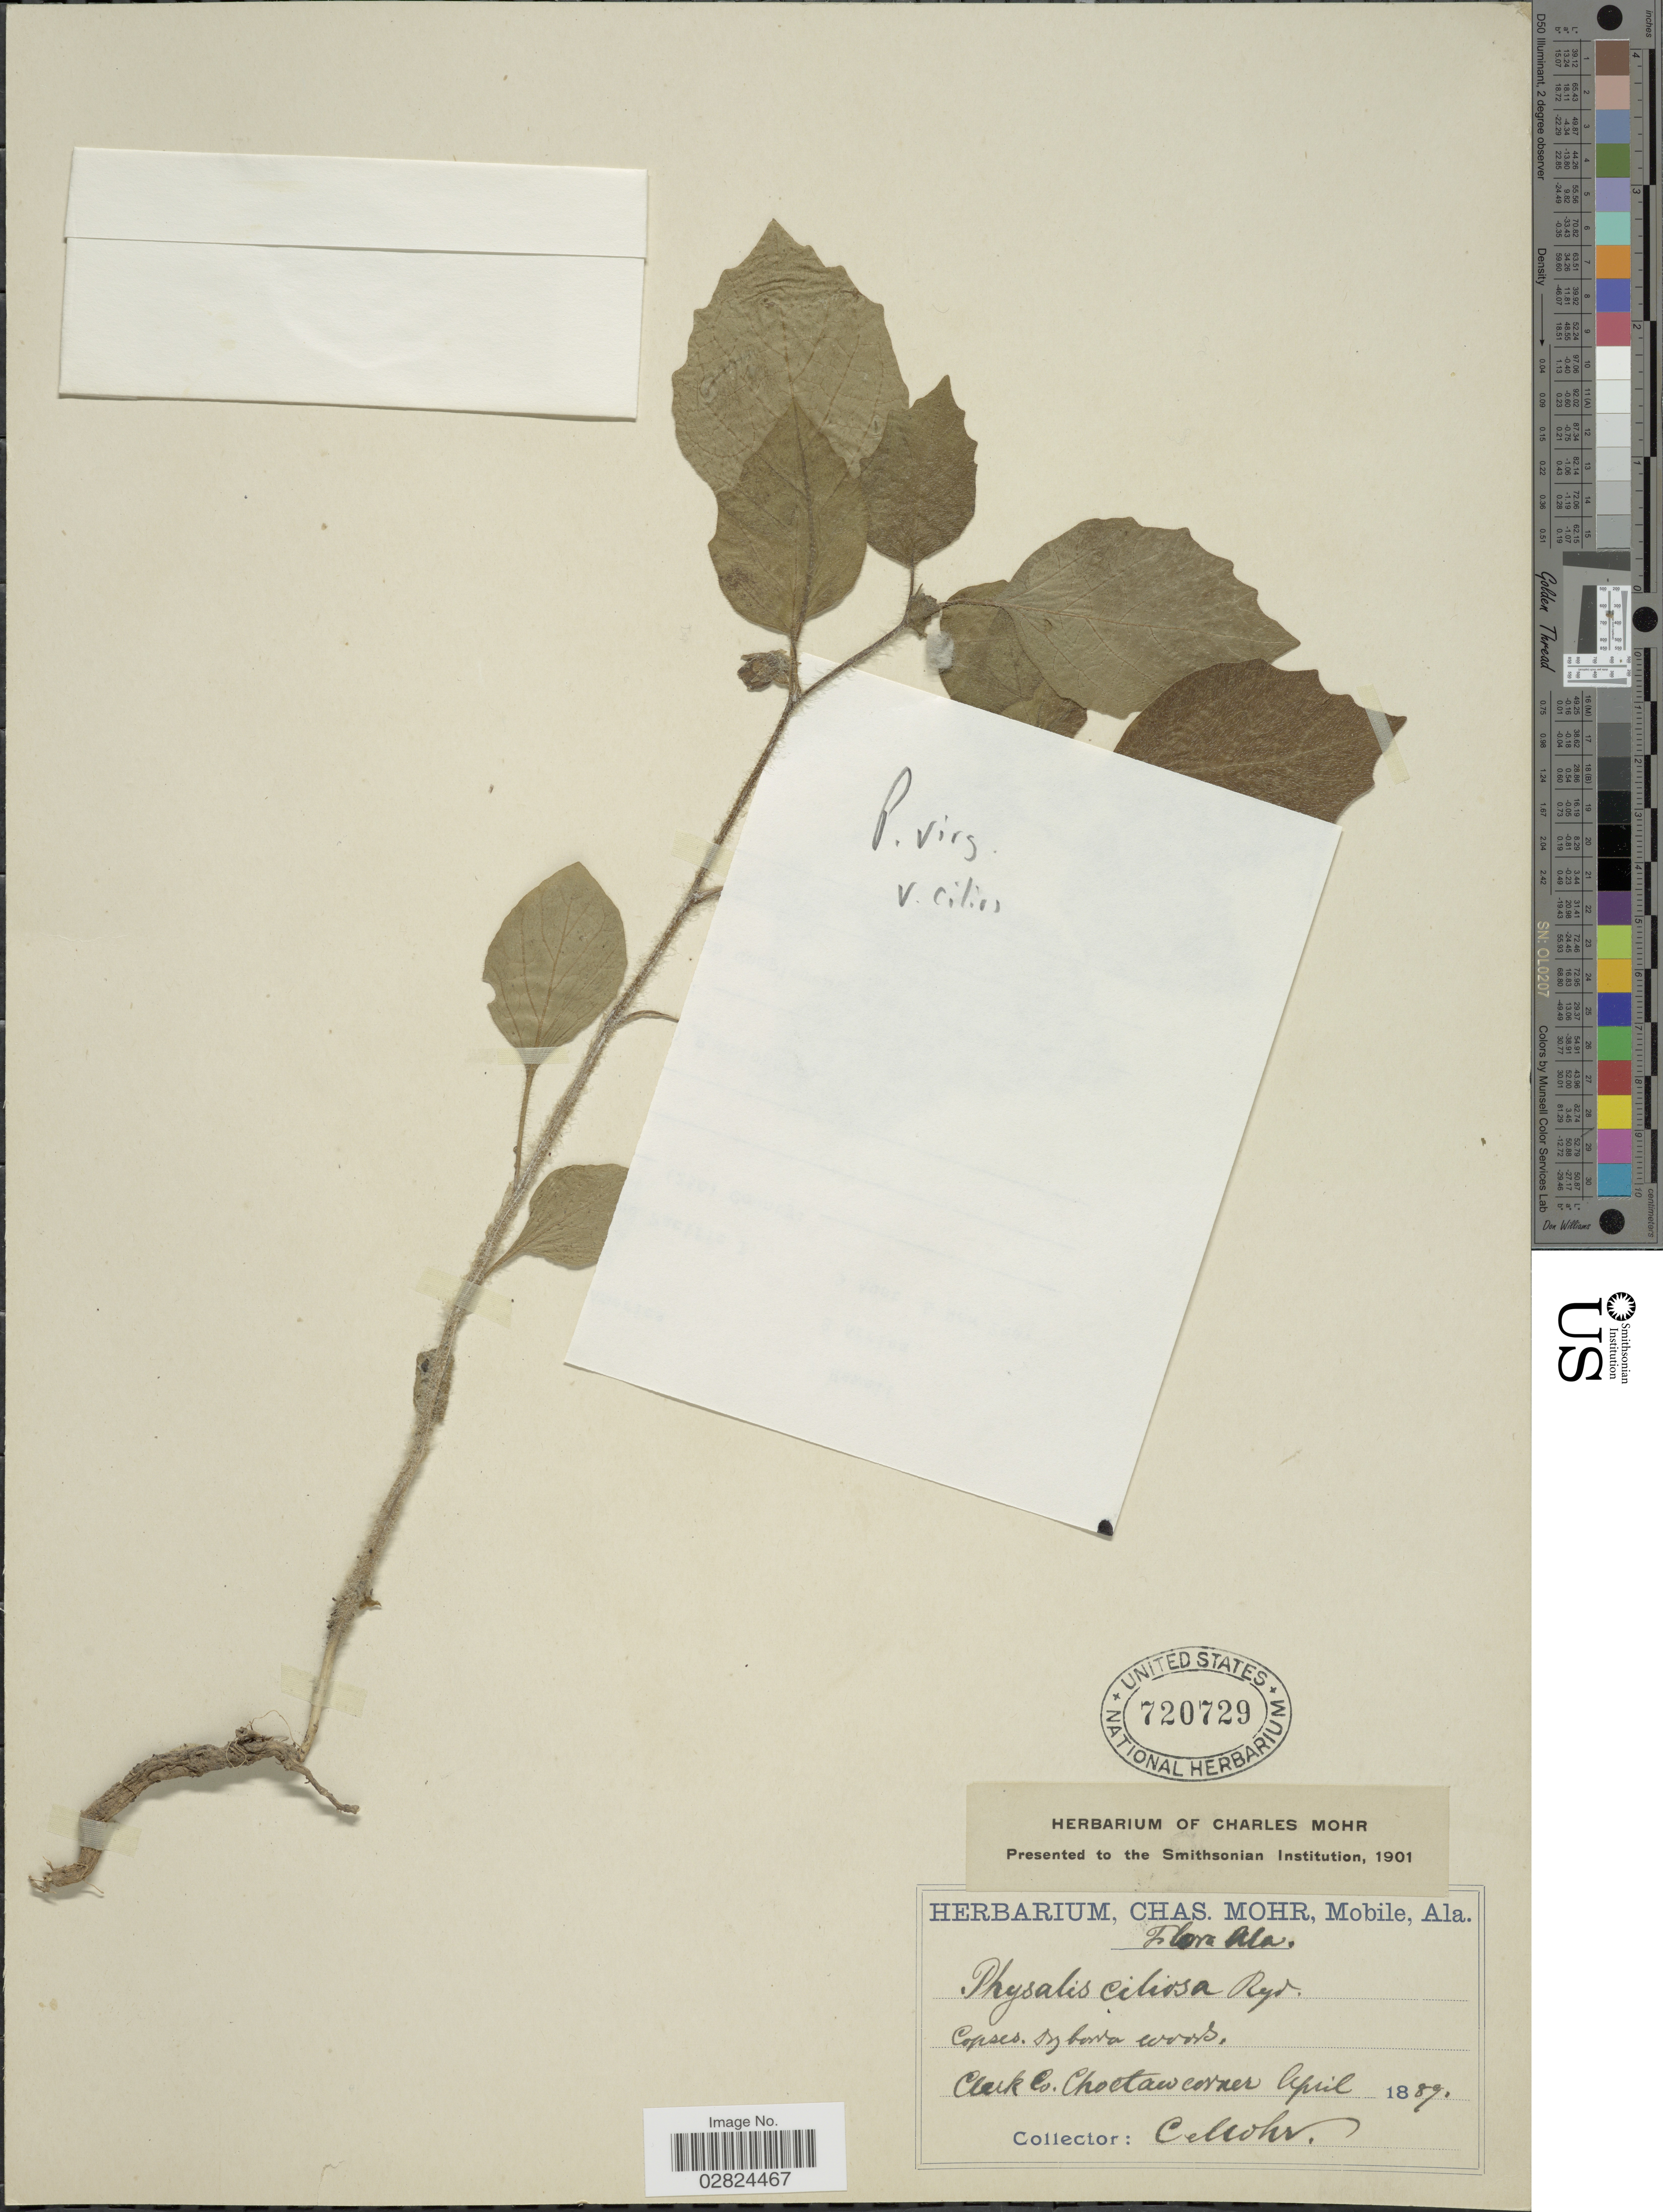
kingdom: Plantae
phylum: Tracheophyta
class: Magnoliopsida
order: Solanales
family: Solanaceae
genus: Physalis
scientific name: Physalis virginiana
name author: Mill.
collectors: Mohr, C. T. (herbarium)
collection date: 1889-04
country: United States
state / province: Alabama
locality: Clark Co., Choctaw corner.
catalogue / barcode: US 720729